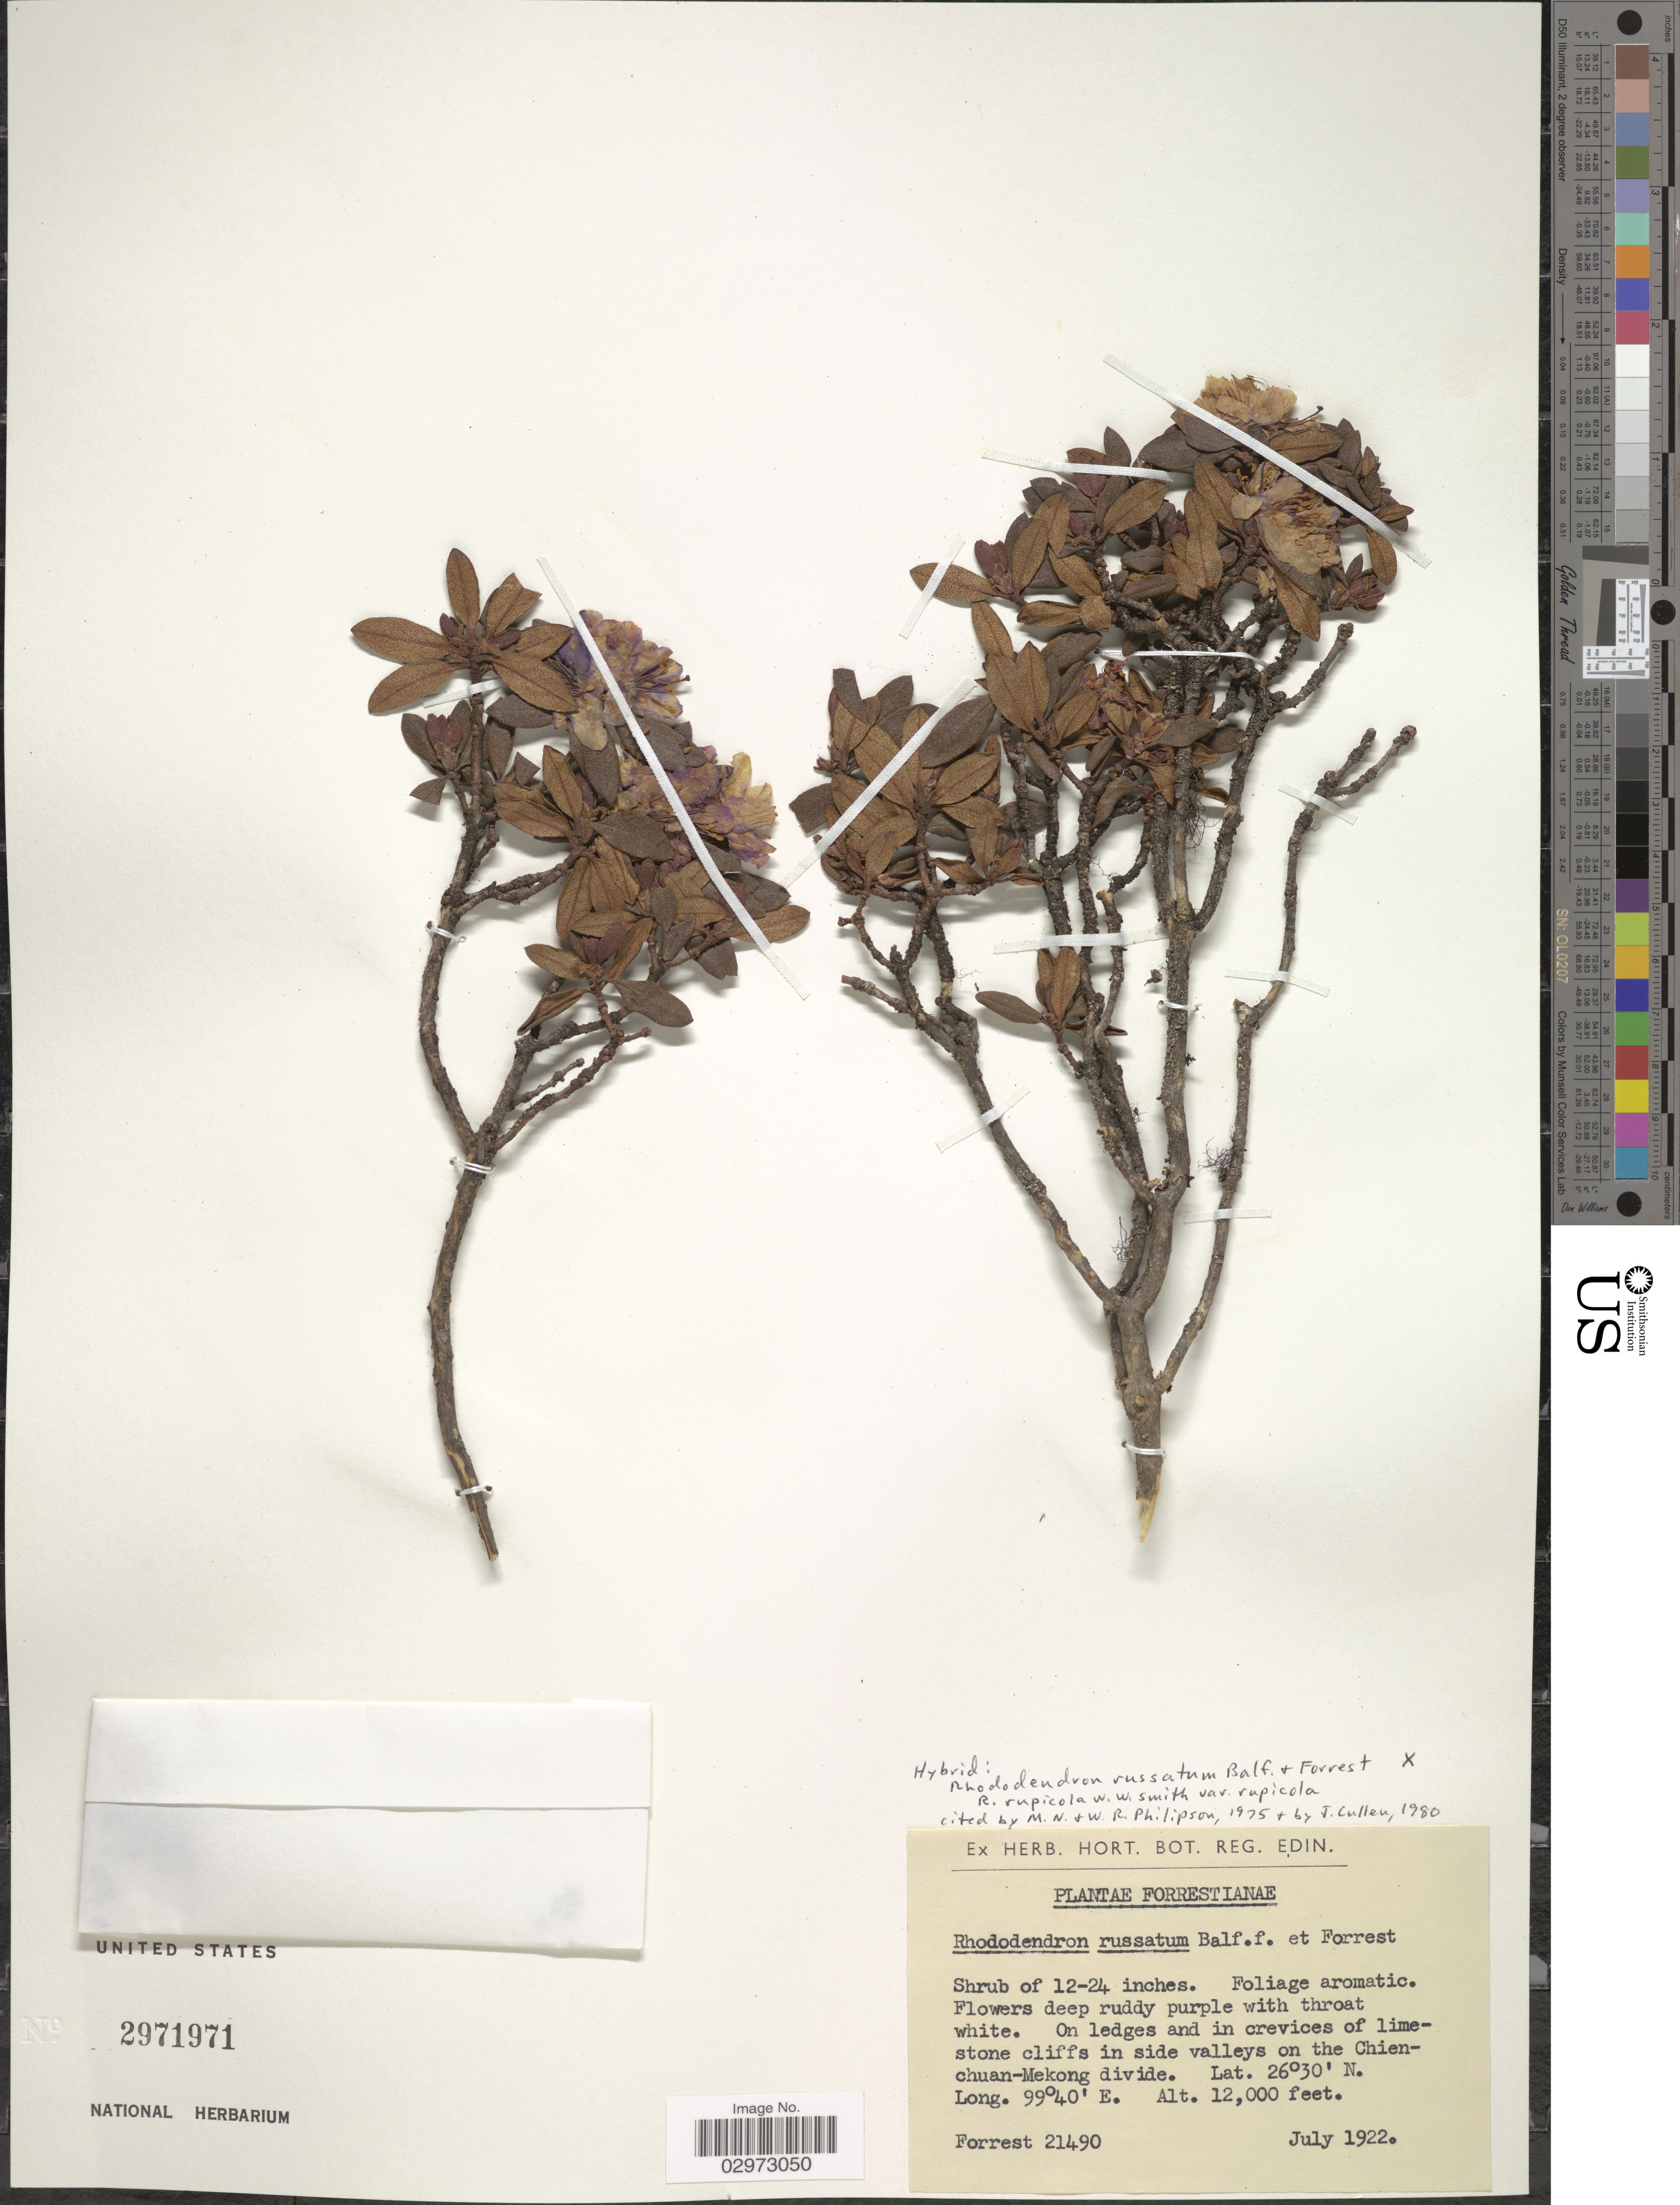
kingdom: Plantae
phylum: Tracheophyta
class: Magnoliopsida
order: Ericales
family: Ericaceae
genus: Rhododendron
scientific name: Rhododendron russatum x R. rupicola W.W. Sm.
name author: Balf. f. & Forrest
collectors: -. Forrest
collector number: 21490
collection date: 1922-07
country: China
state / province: Yunnan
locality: In side valleys on the Chien-chuan-Mekong divide.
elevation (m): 3658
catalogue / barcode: US 2971971